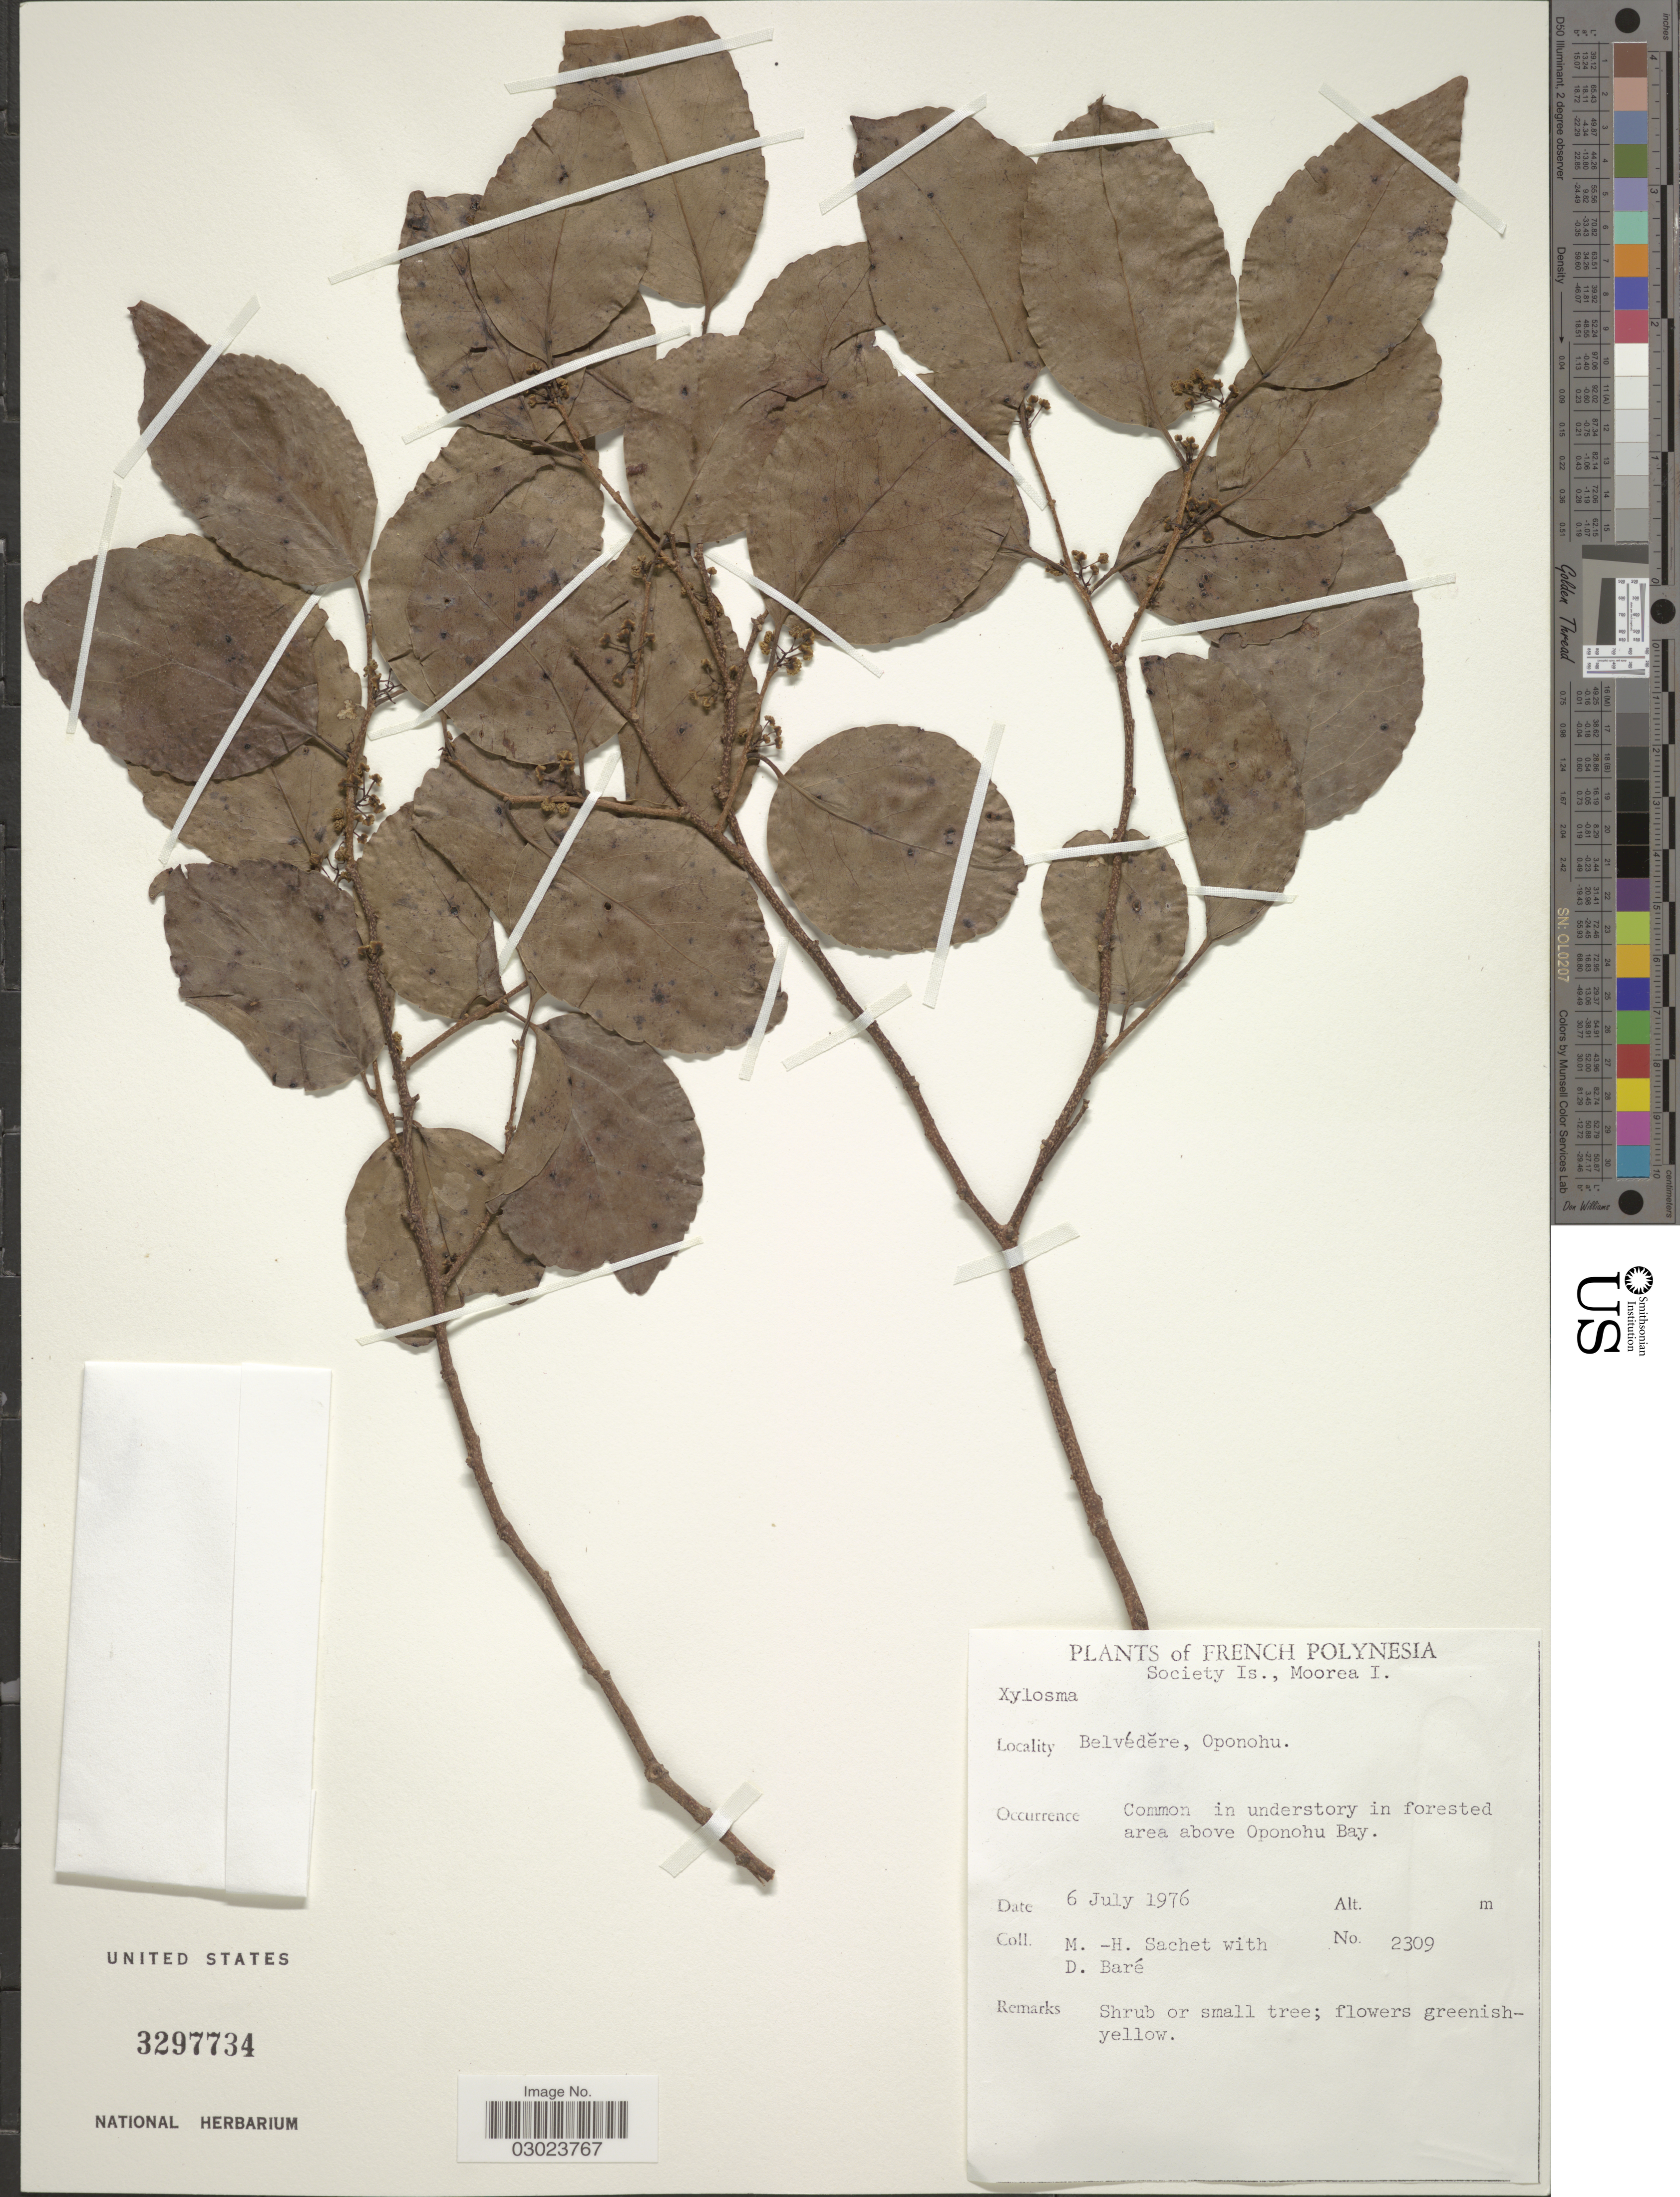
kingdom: Plantae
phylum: Tracheophyta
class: Magnoliopsida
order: Malpighiales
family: Salicaceae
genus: Xylosma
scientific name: Xylosma sp.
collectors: M.-H. Sachet & D. Baré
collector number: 2309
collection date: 1976-07-06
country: French Polynesia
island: Moorea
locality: Society Is., Moorea I. Belvédere, Oponohu. Common in understory in forested area above Oponohu Bay.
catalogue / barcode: US 3297734